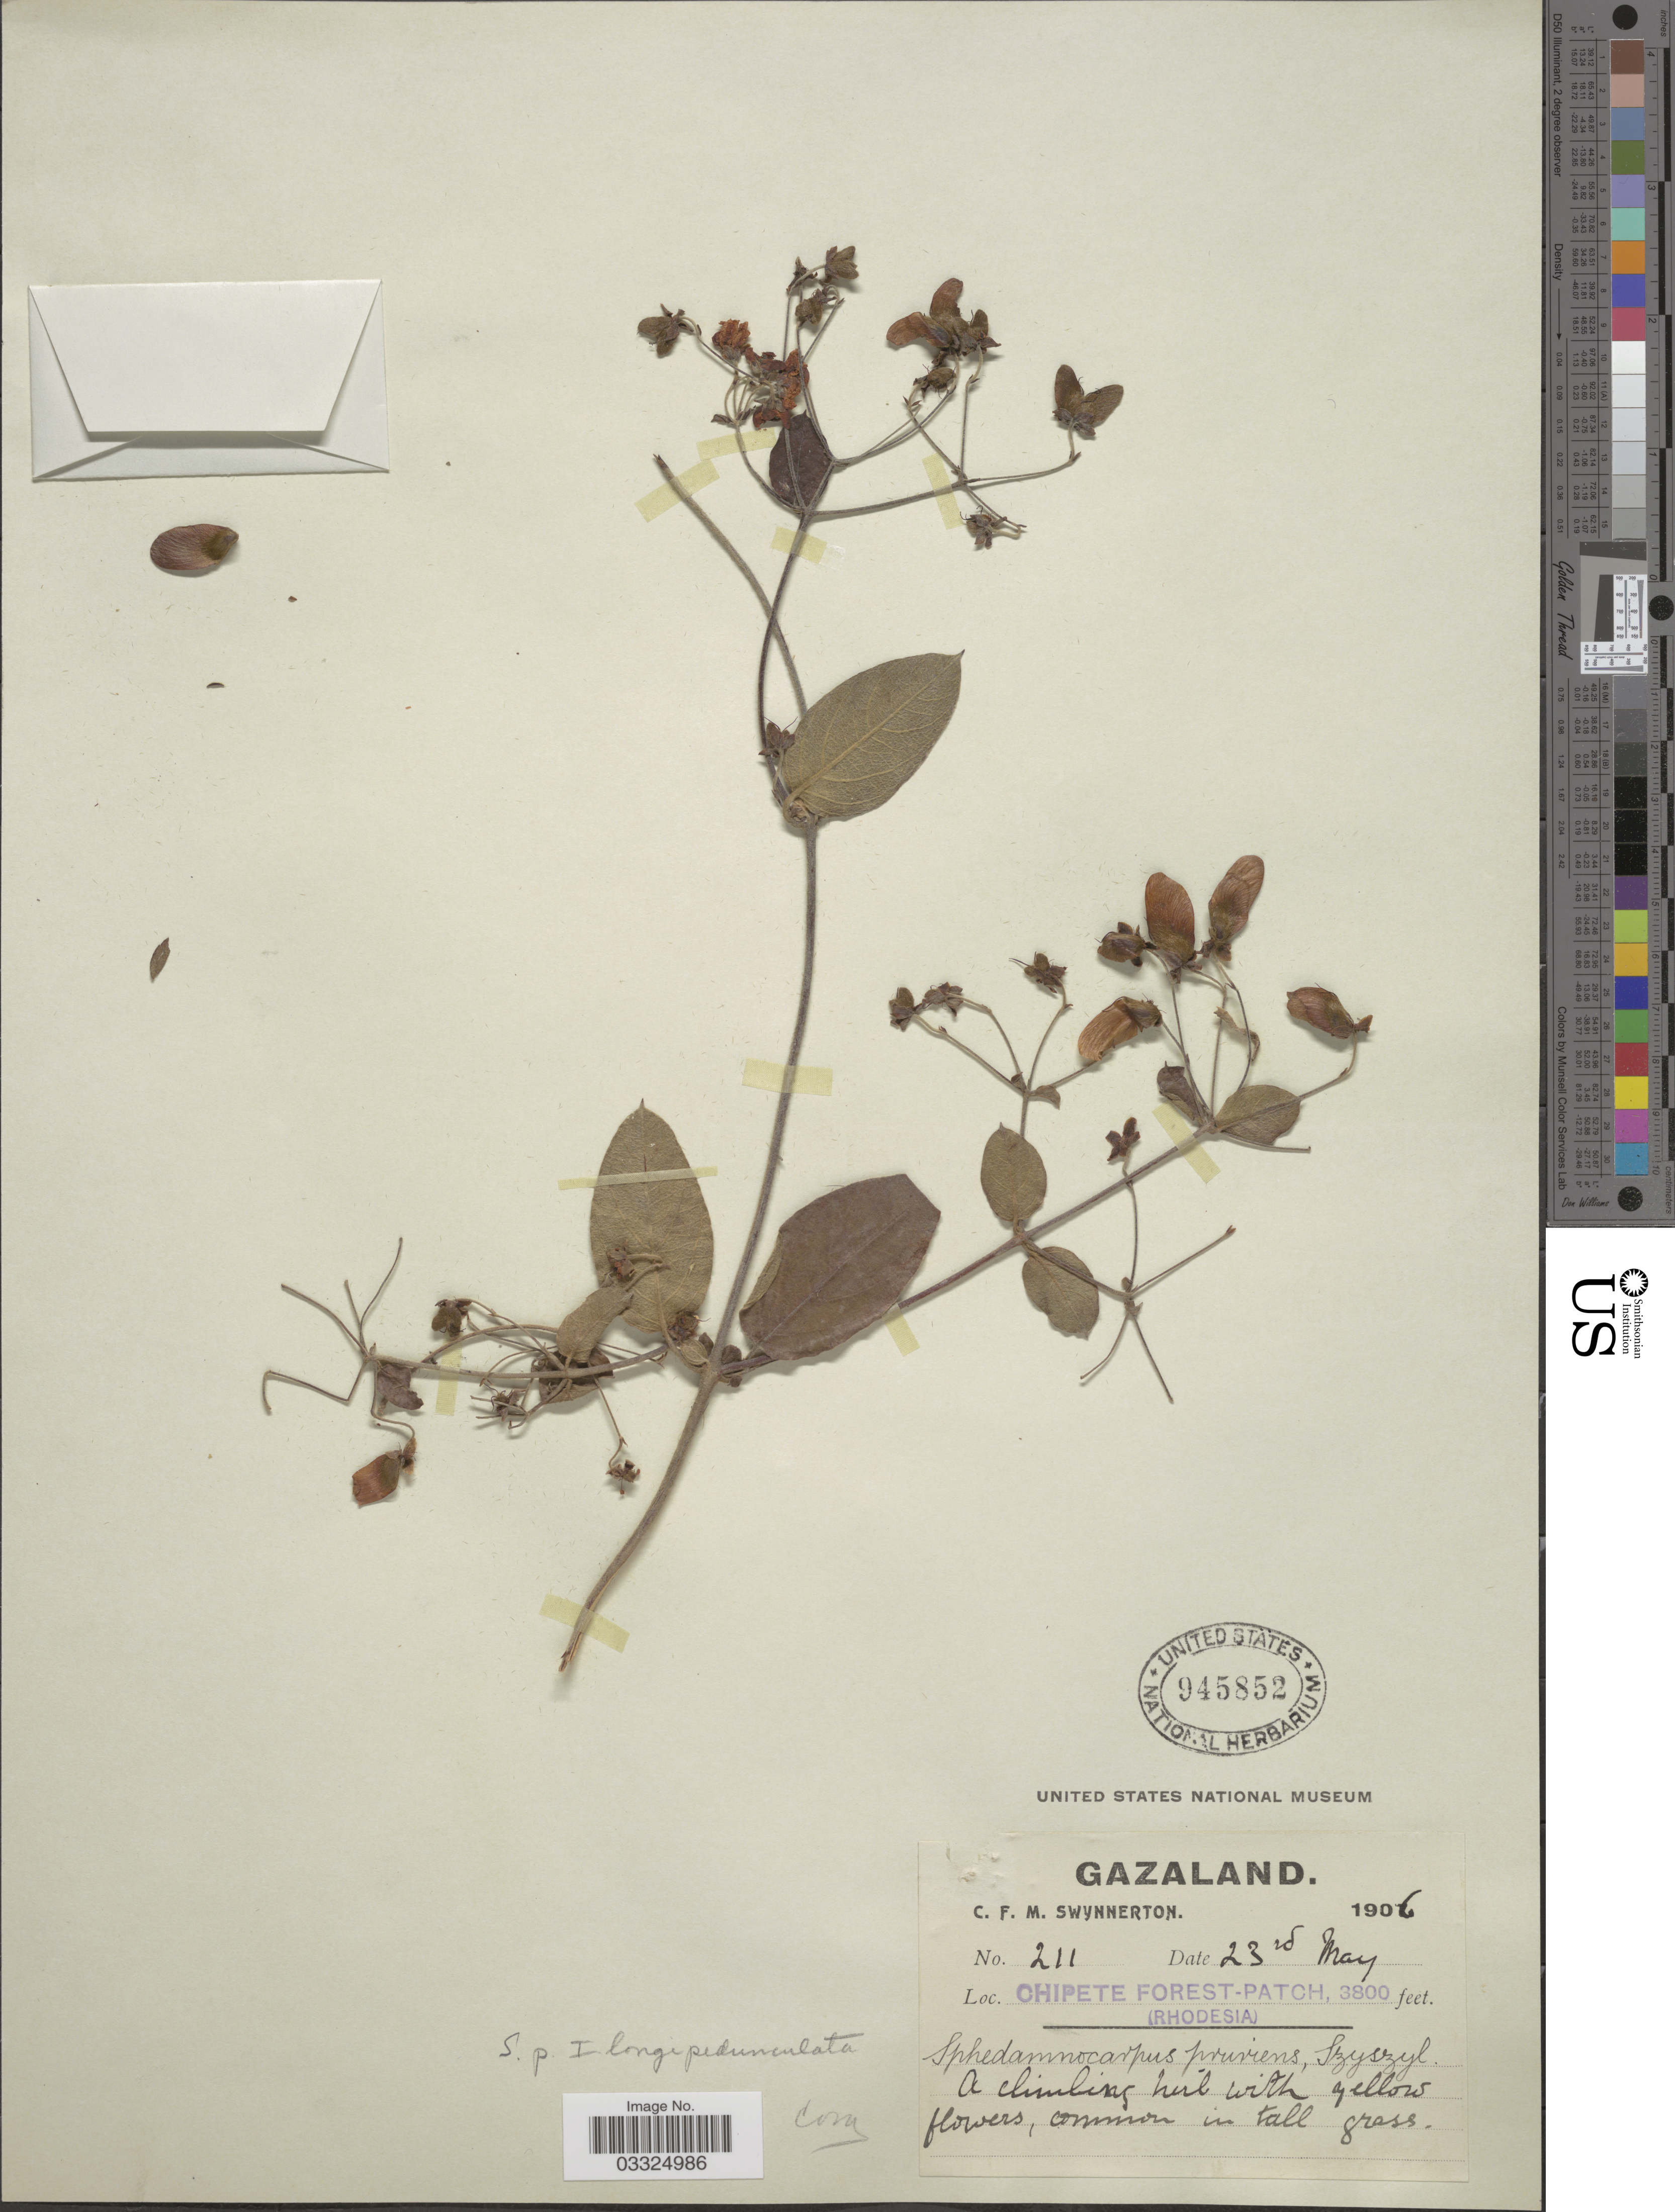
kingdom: Plantae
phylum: Tracheophyta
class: Magnoliopsida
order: Malpighiales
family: Malpighiaceae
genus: Sphedamnocarpus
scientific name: Sphedamnocarpus pruriens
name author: (A. Juss.) Szyszyl.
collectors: C. Swynnerton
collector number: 211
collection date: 1906-05-23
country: Zimbabwe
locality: Gazaland. Chipete forest-patch, (Rhodesia).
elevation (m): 1158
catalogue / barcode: US 945852